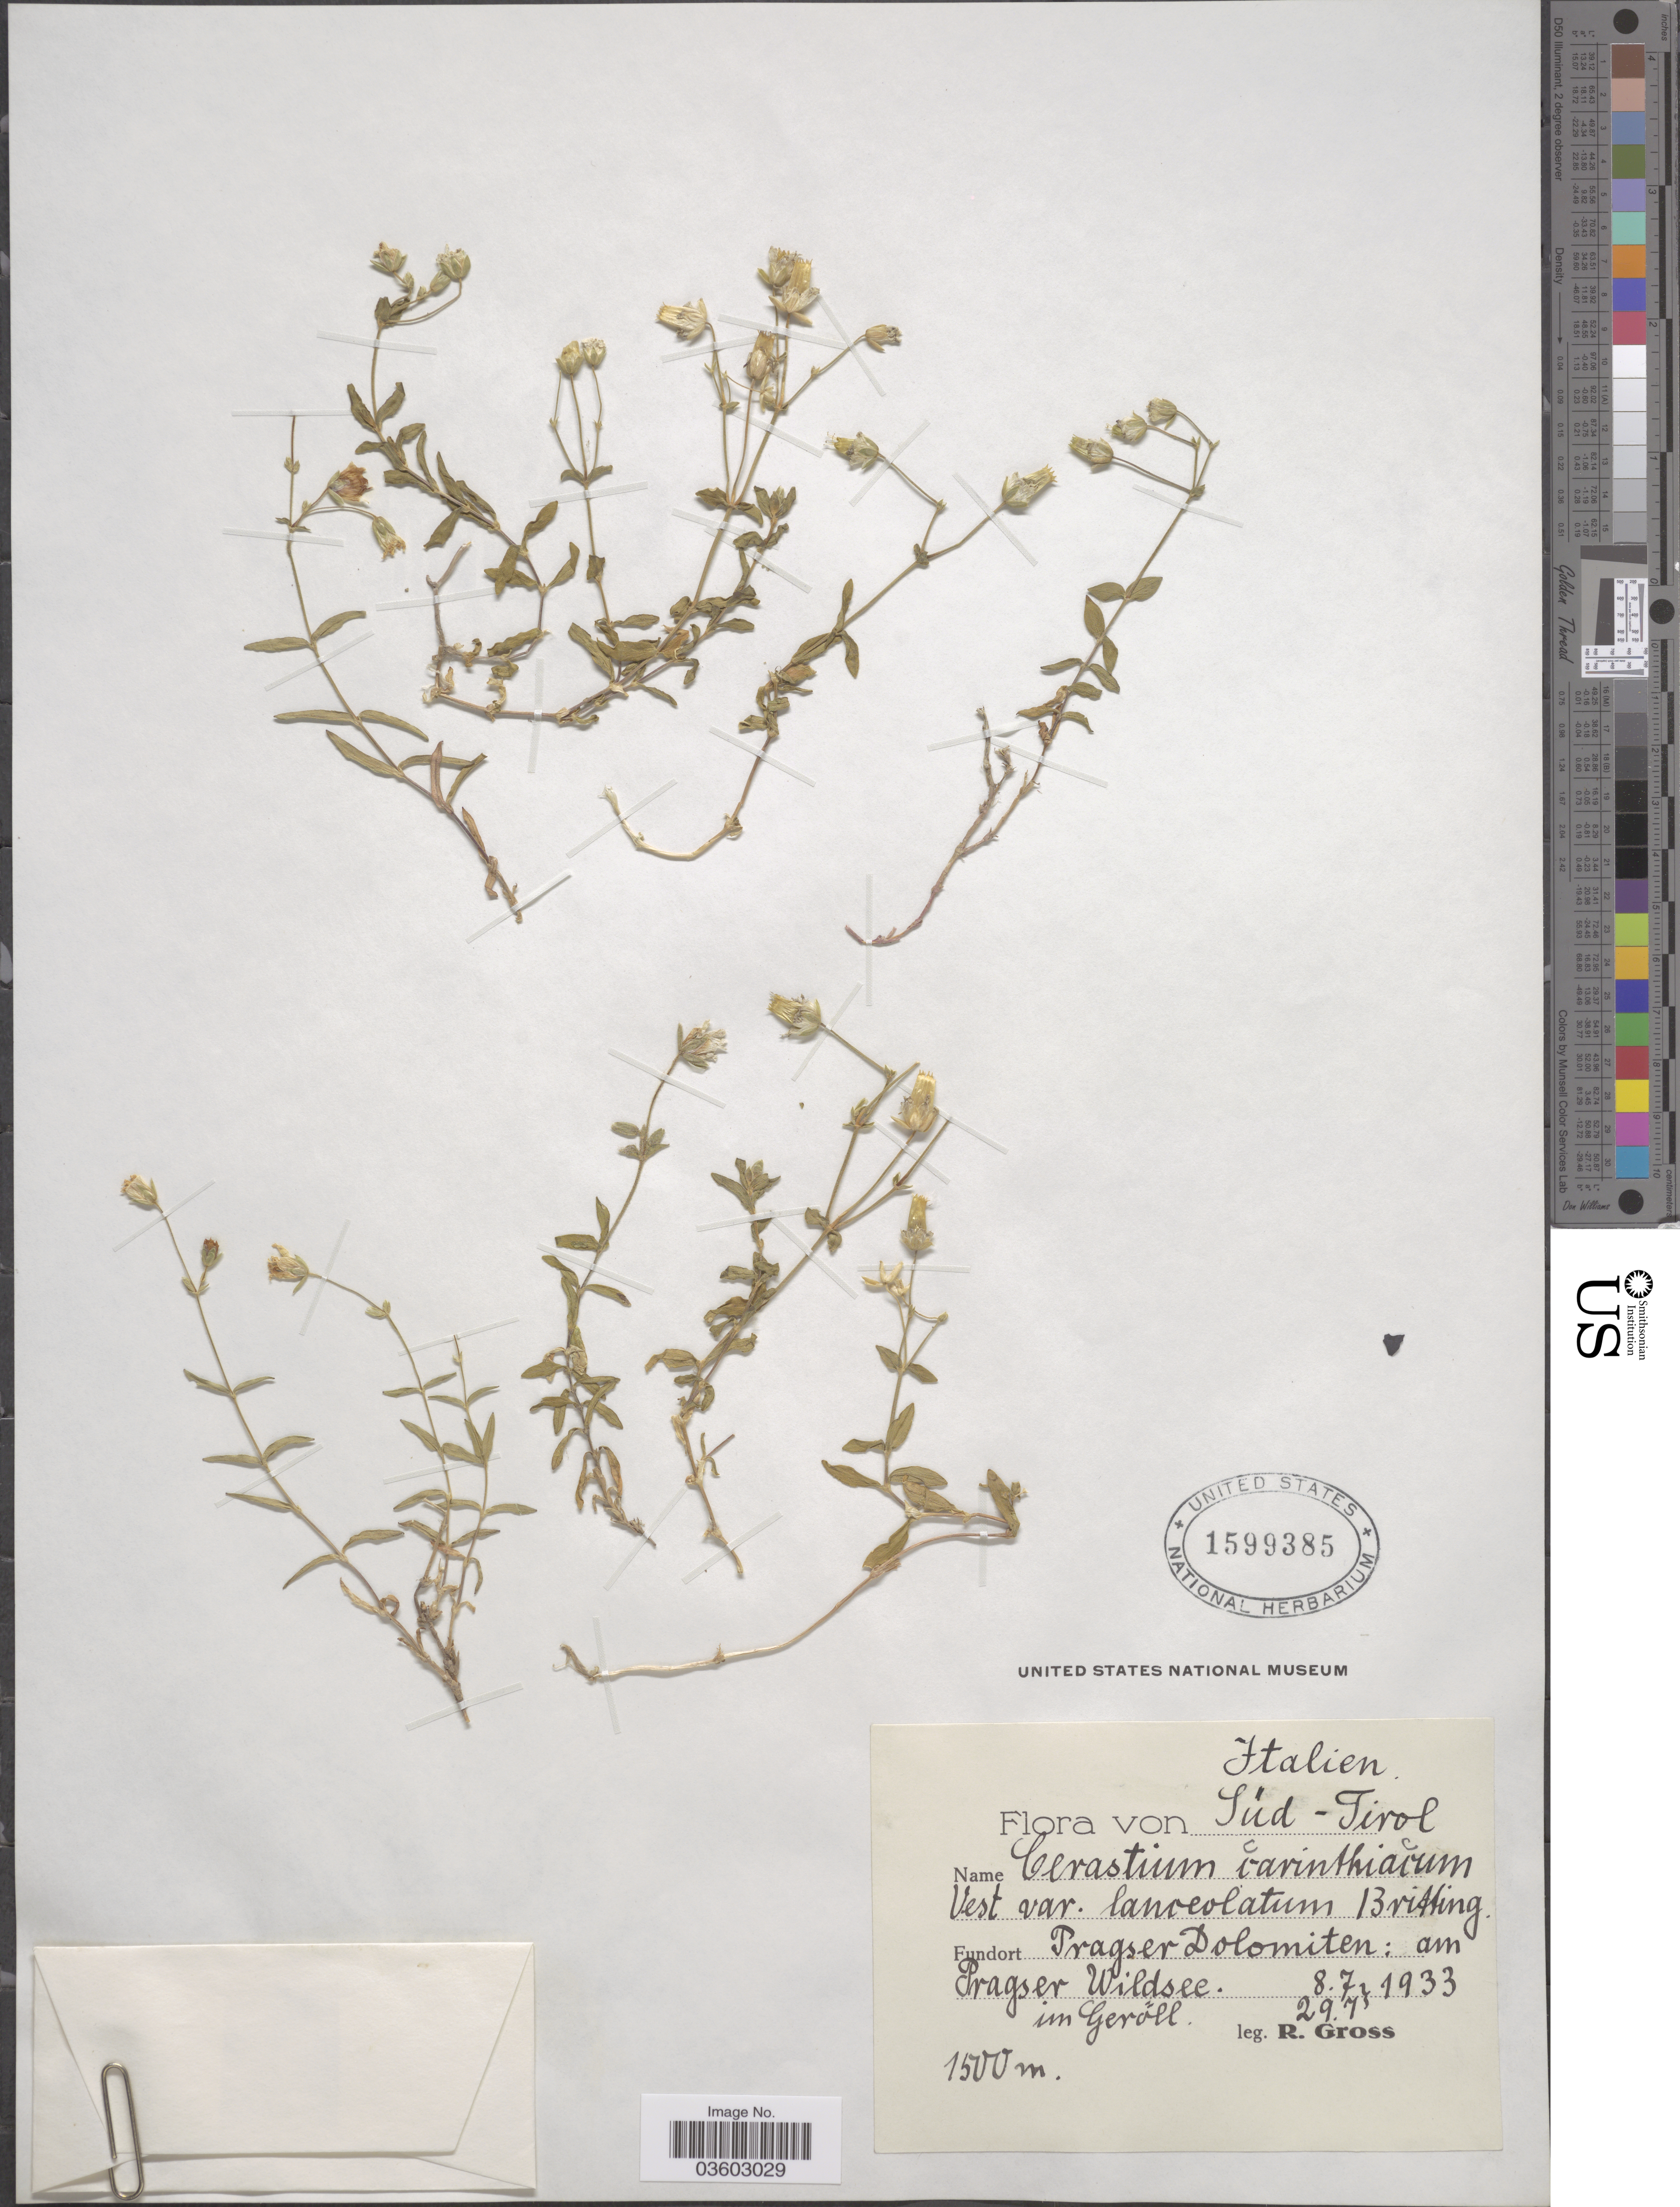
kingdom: Plantae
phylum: Tracheophyta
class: Magnoliopsida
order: Caryophyllales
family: Caryophyllaceae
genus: Cerastium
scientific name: Cerastium carinthiacum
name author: Vest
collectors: R. Gross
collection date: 1933-07-08/1933-07-29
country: Italy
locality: Italien. Süd-Tirol. Pragser Dolomiten: am Pragser Wilsee im Geröll.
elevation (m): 1500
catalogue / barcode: US 1599385